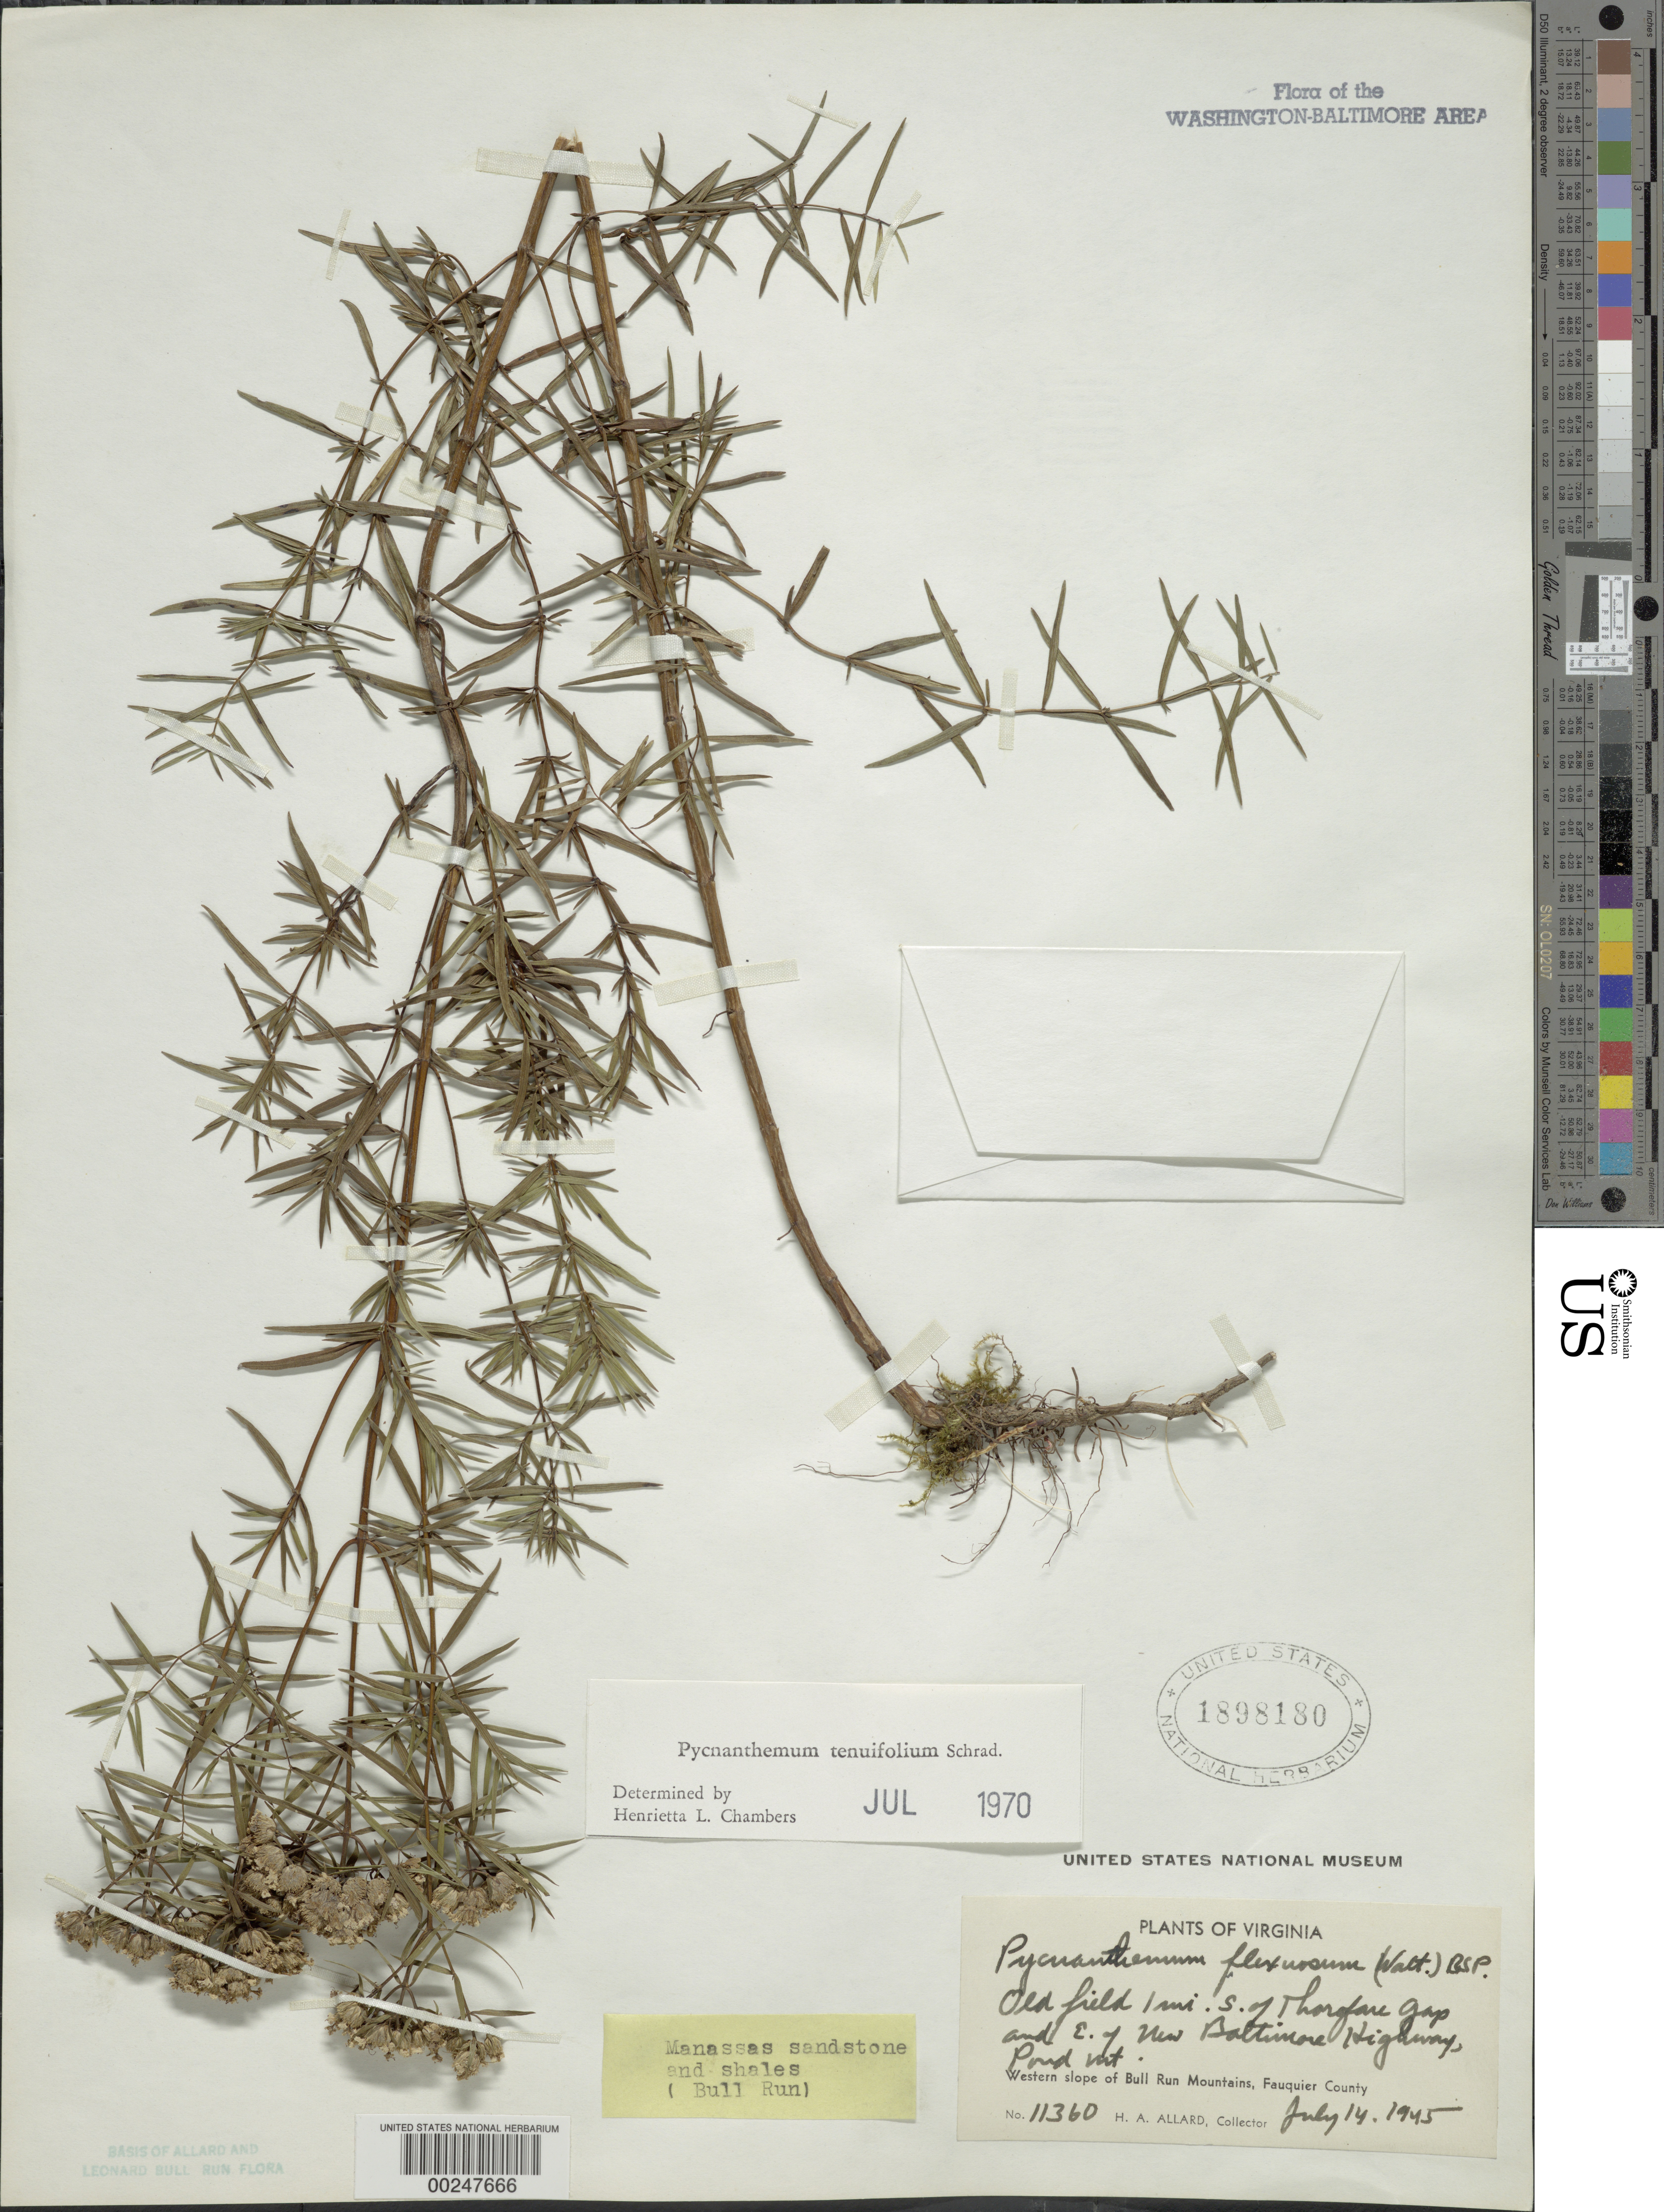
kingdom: Plantae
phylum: Tracheophyta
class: Magnoliopsida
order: Lamiales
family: Lamiaceae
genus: Pycnanthemum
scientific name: Pycnanthemum tenuifolium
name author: Schrad.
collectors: H. A. Allard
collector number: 11360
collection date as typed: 14 Jul 1945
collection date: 1945-07-14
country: United States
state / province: Virginia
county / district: Fauquier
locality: S of Thorofare Gap and E of New Baltimore, Pond Mt.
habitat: Manassas sandstone and shales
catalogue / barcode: US 1898180